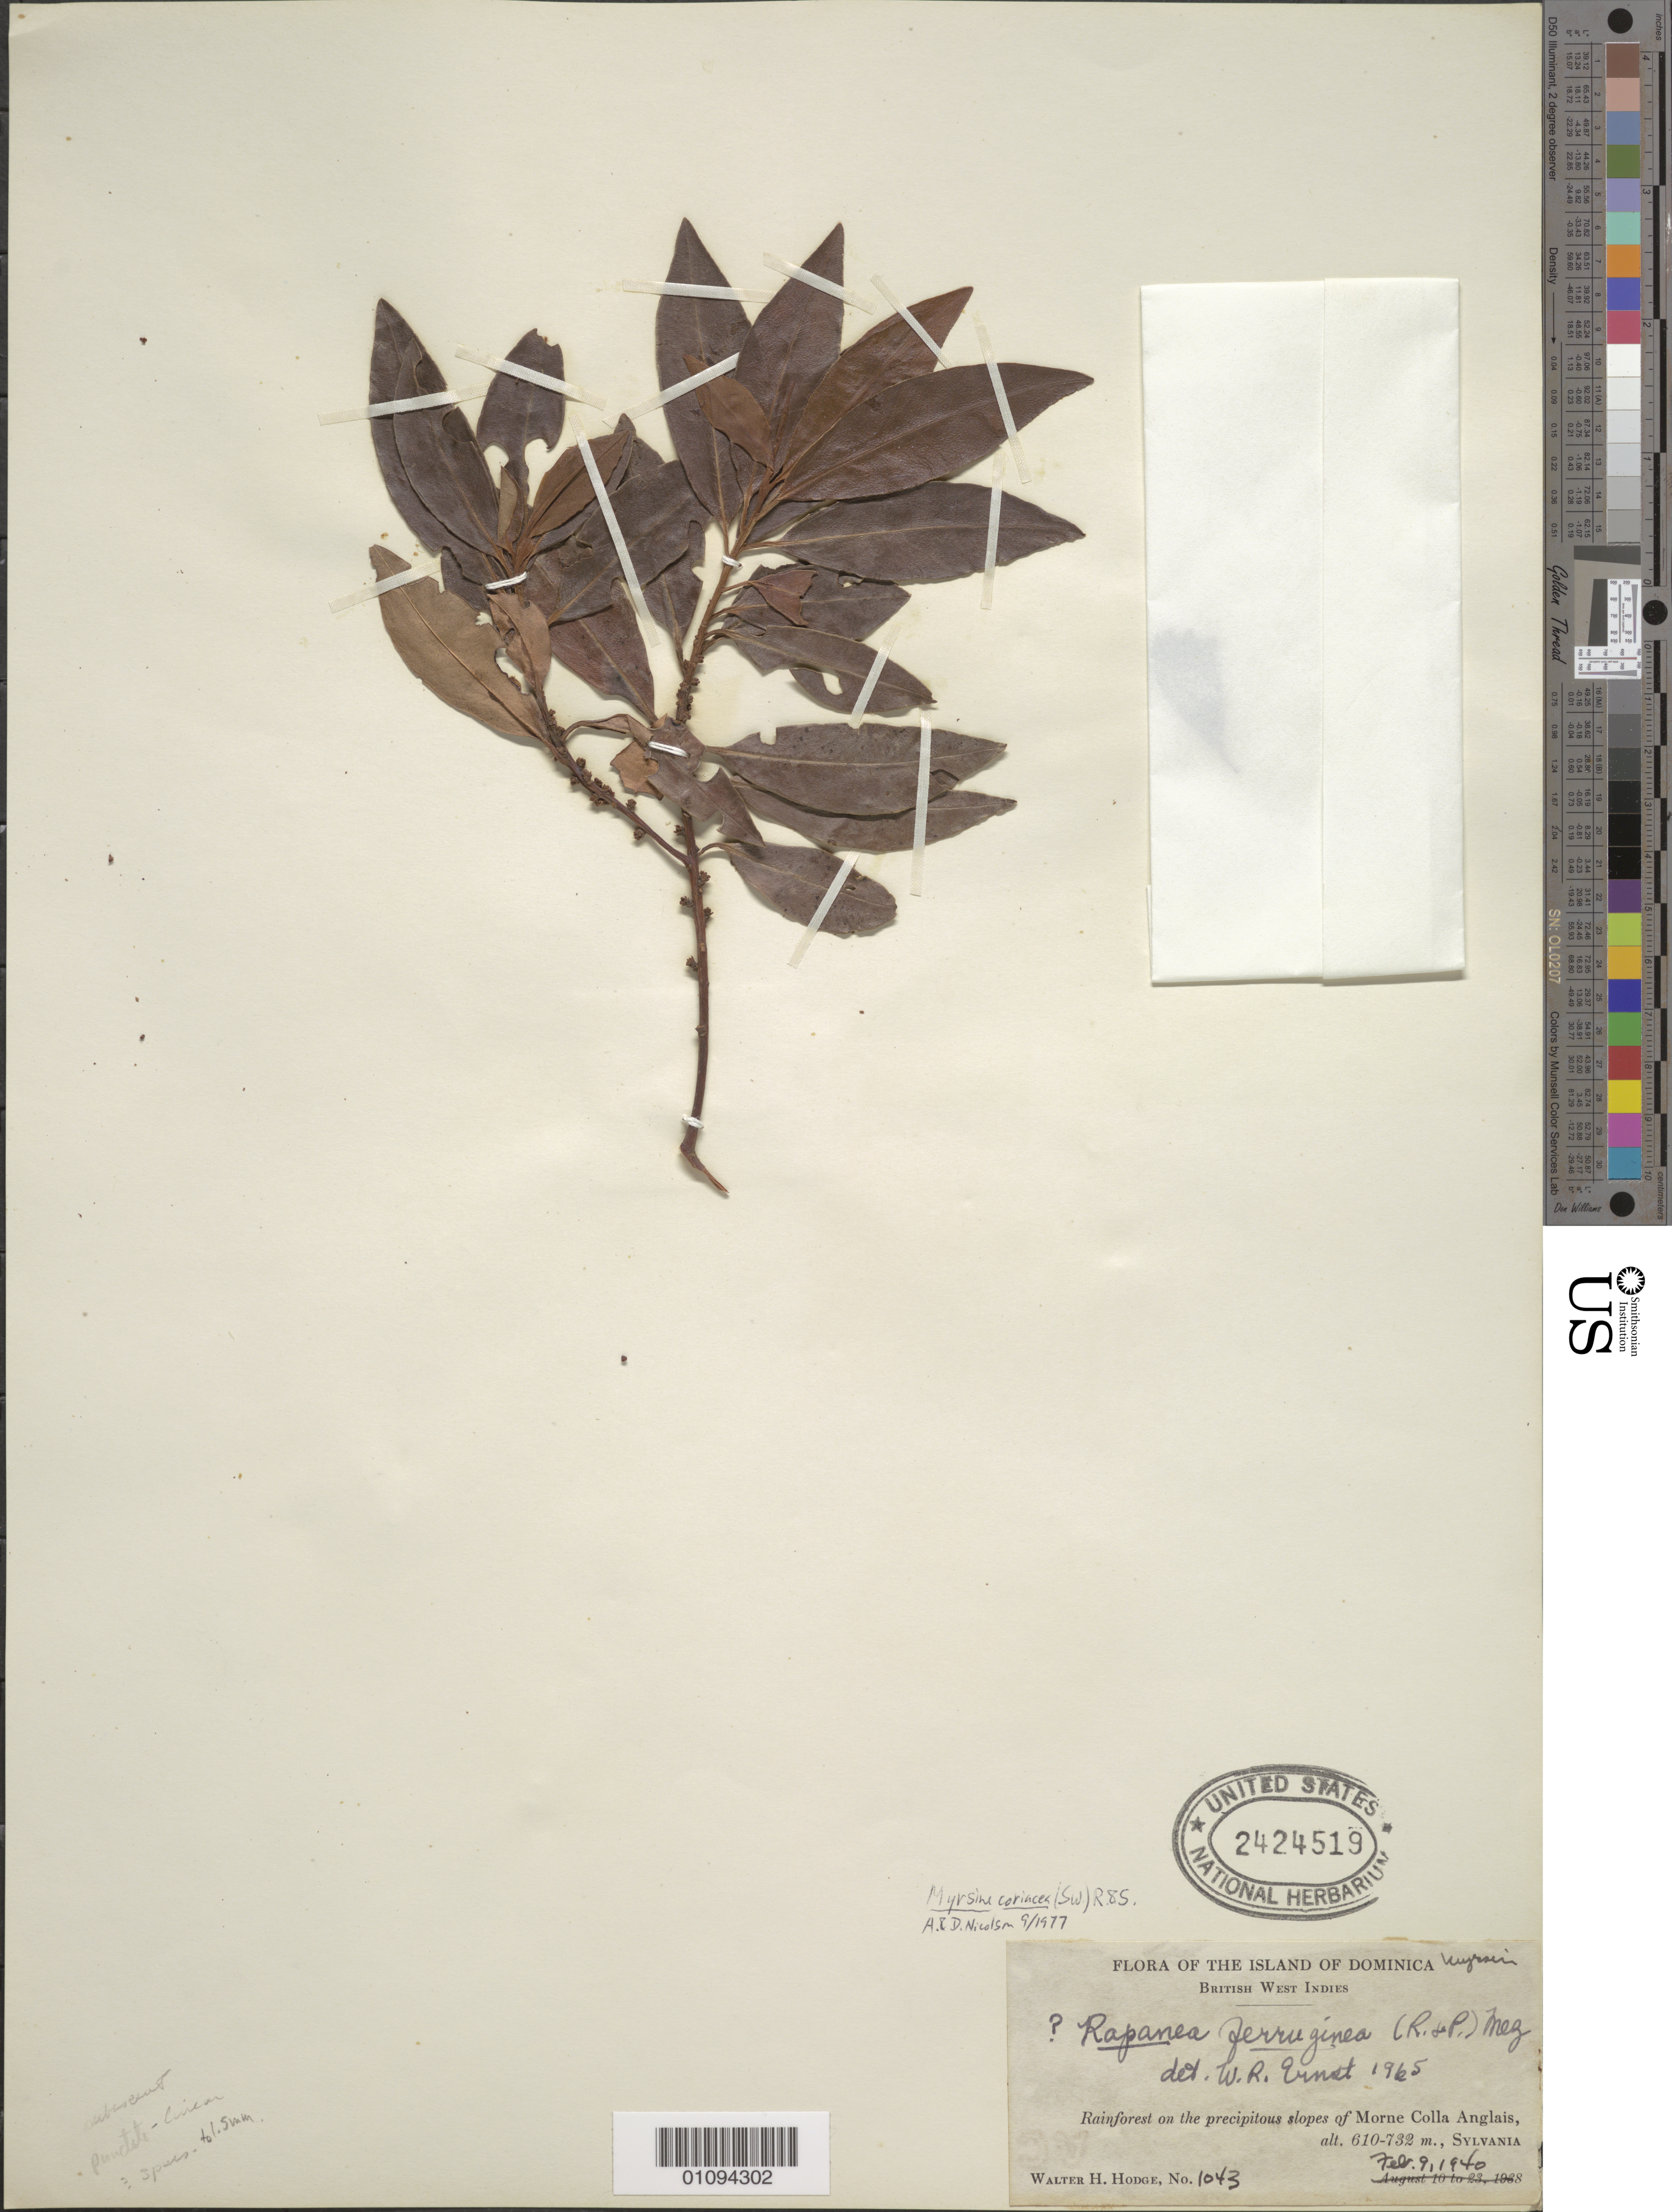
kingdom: Plantae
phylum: Tracheophyta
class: Magnoliopsida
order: Ericales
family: Primulaceae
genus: Myrsine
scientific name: Myrsine coriacea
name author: (Sw.) R. Br. ex Roem. & Schult.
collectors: W. Hodge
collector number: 1043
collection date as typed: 09 Feb 1940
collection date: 1940-02-09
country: Dominica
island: Dominica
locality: Sylvania, Morne Colla Anglais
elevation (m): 610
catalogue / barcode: US 2424519